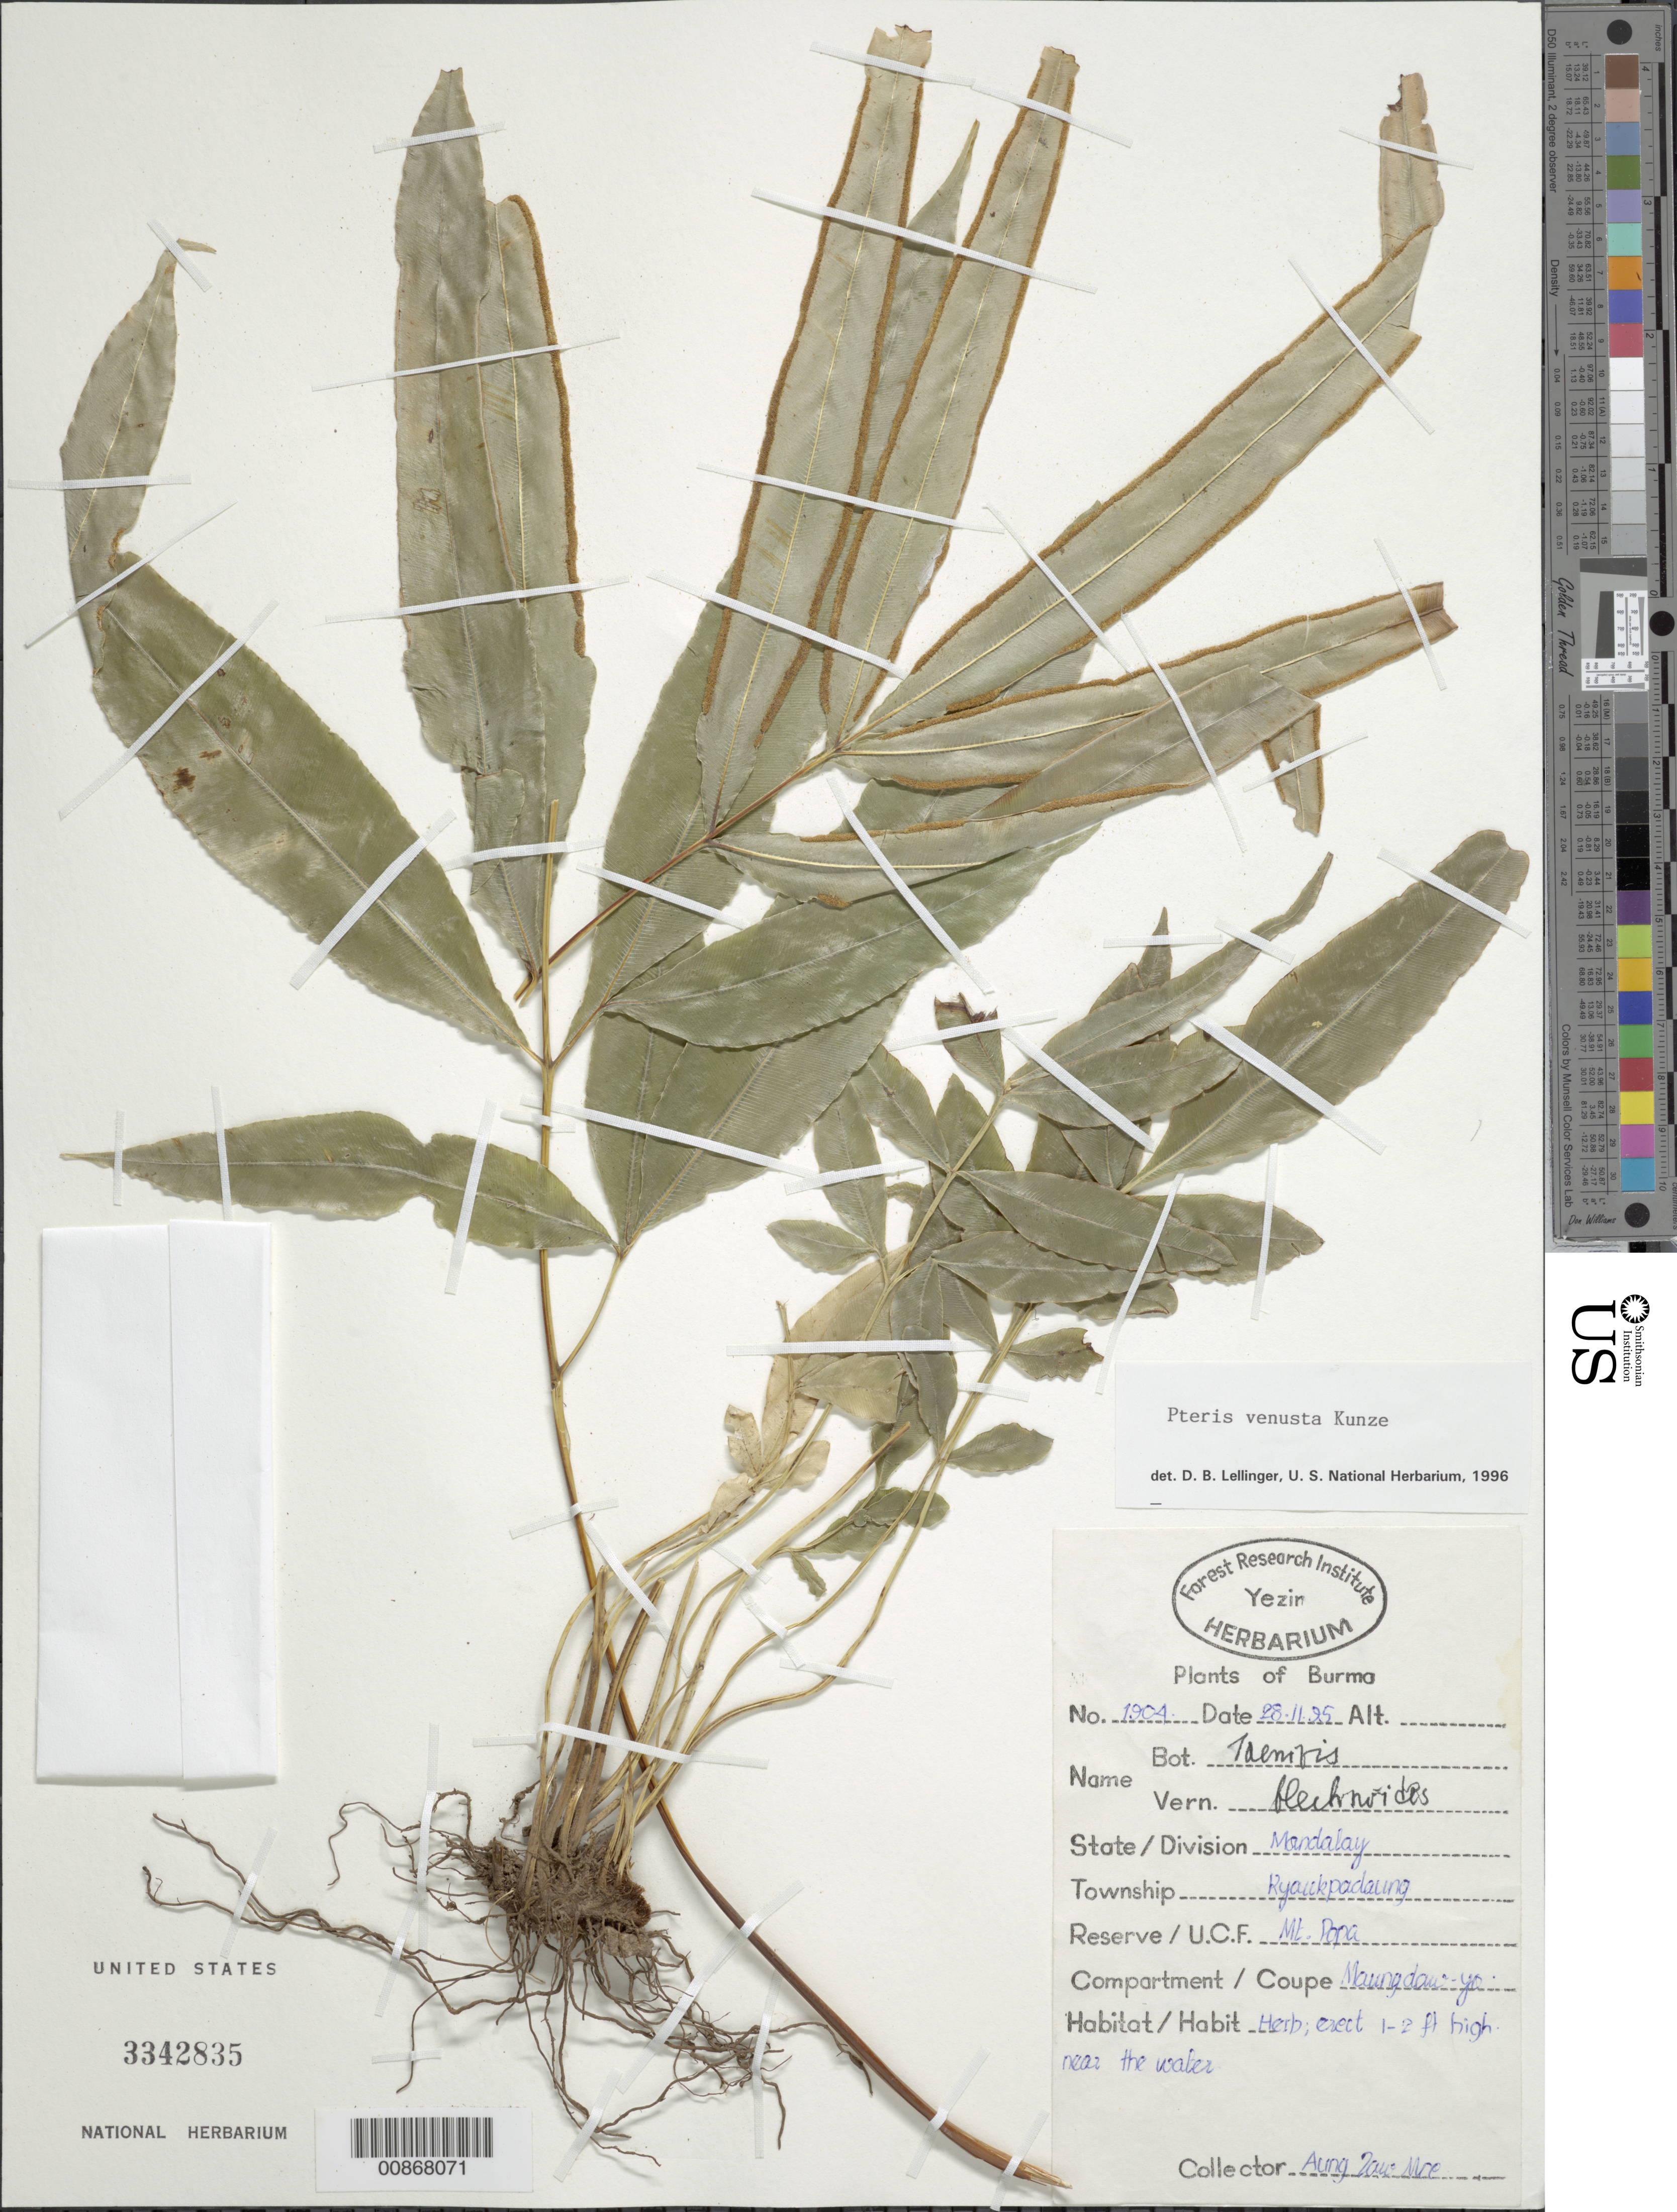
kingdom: Plantae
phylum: Tracheophyta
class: Polypodiopsida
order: Polypodiales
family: Pteridaceae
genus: Pteris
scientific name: Pteris venusta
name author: Kunze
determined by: Lellinger, David B., (BOT), Smithsonian Institution - National Museum of Natural History (UNITED STATES)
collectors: Aung Zaw Moe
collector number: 1904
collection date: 1995-11-28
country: Myanmar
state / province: Mandalay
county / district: Kyaukpadaung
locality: Mt. Popa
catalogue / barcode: US 3342835